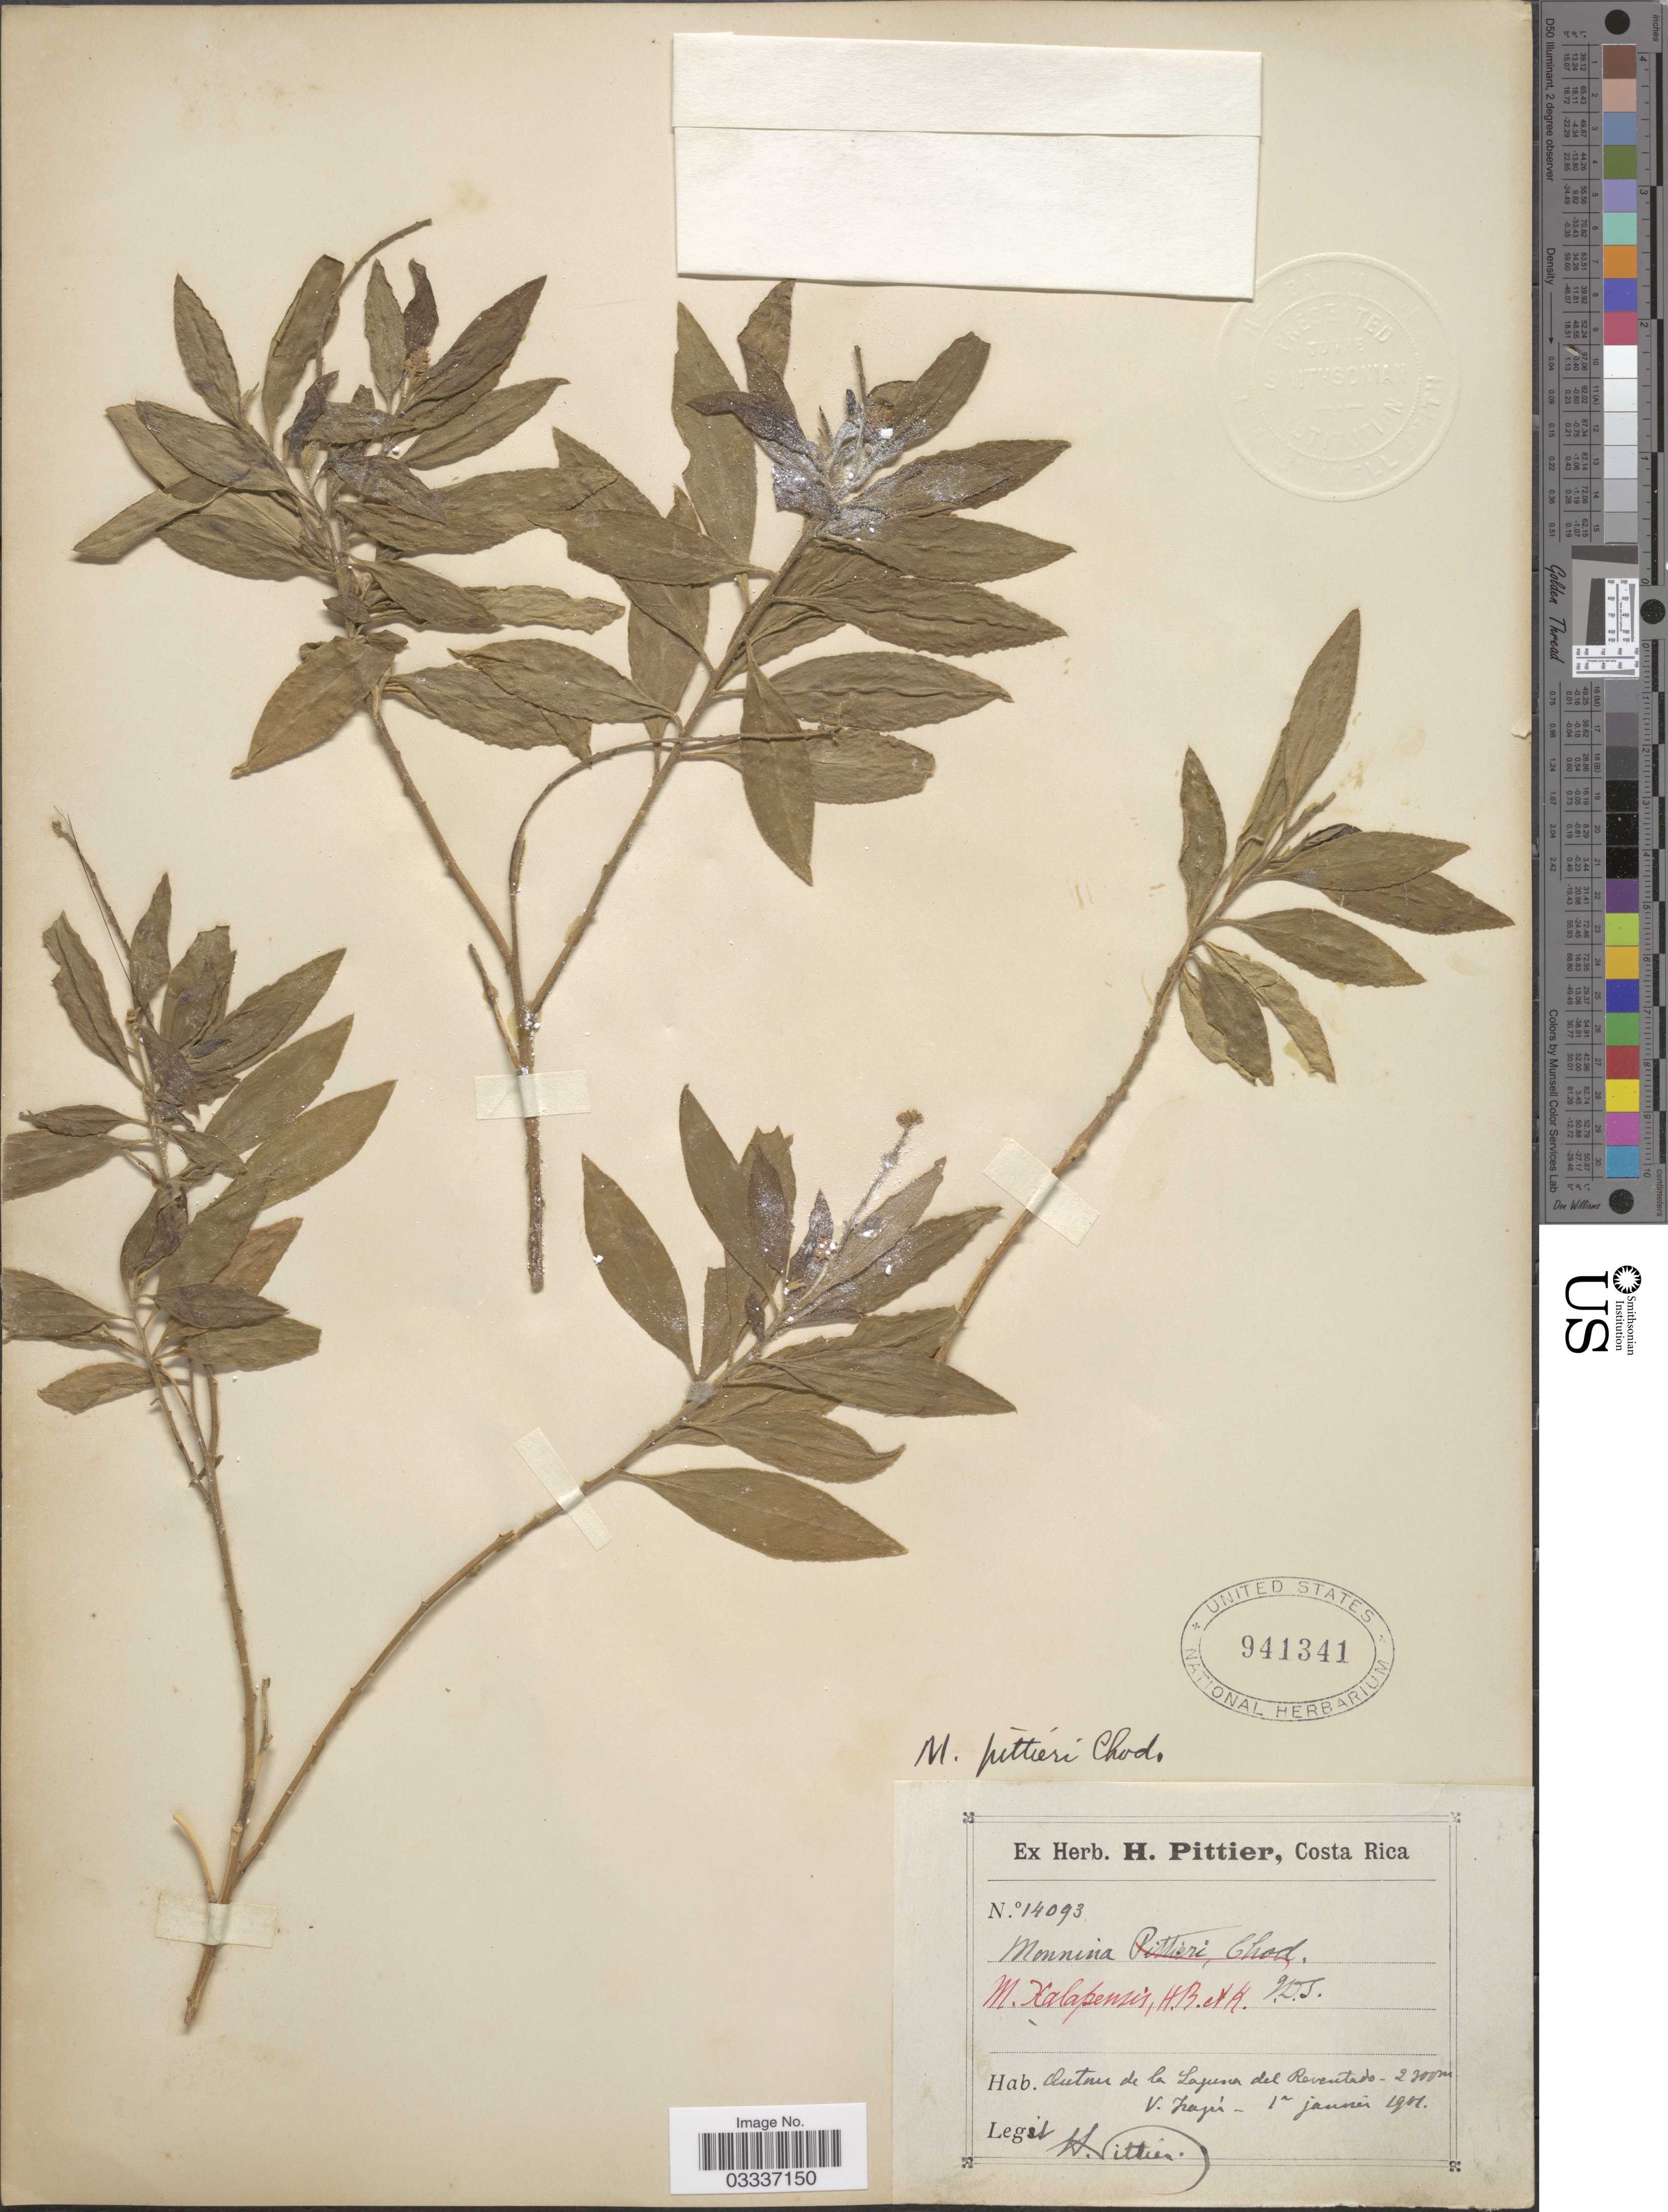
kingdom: Plantae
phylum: Tracheophyta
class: Magnoliopsida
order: Fabales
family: Polygalaceae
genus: Monnina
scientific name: Monnina xalapensis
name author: Kunth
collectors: H. F. Pittier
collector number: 14093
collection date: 1901-01-01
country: Costa Rica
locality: Qutan de la Laguna del Revontado, V. Irazú.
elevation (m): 2300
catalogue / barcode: US 941341